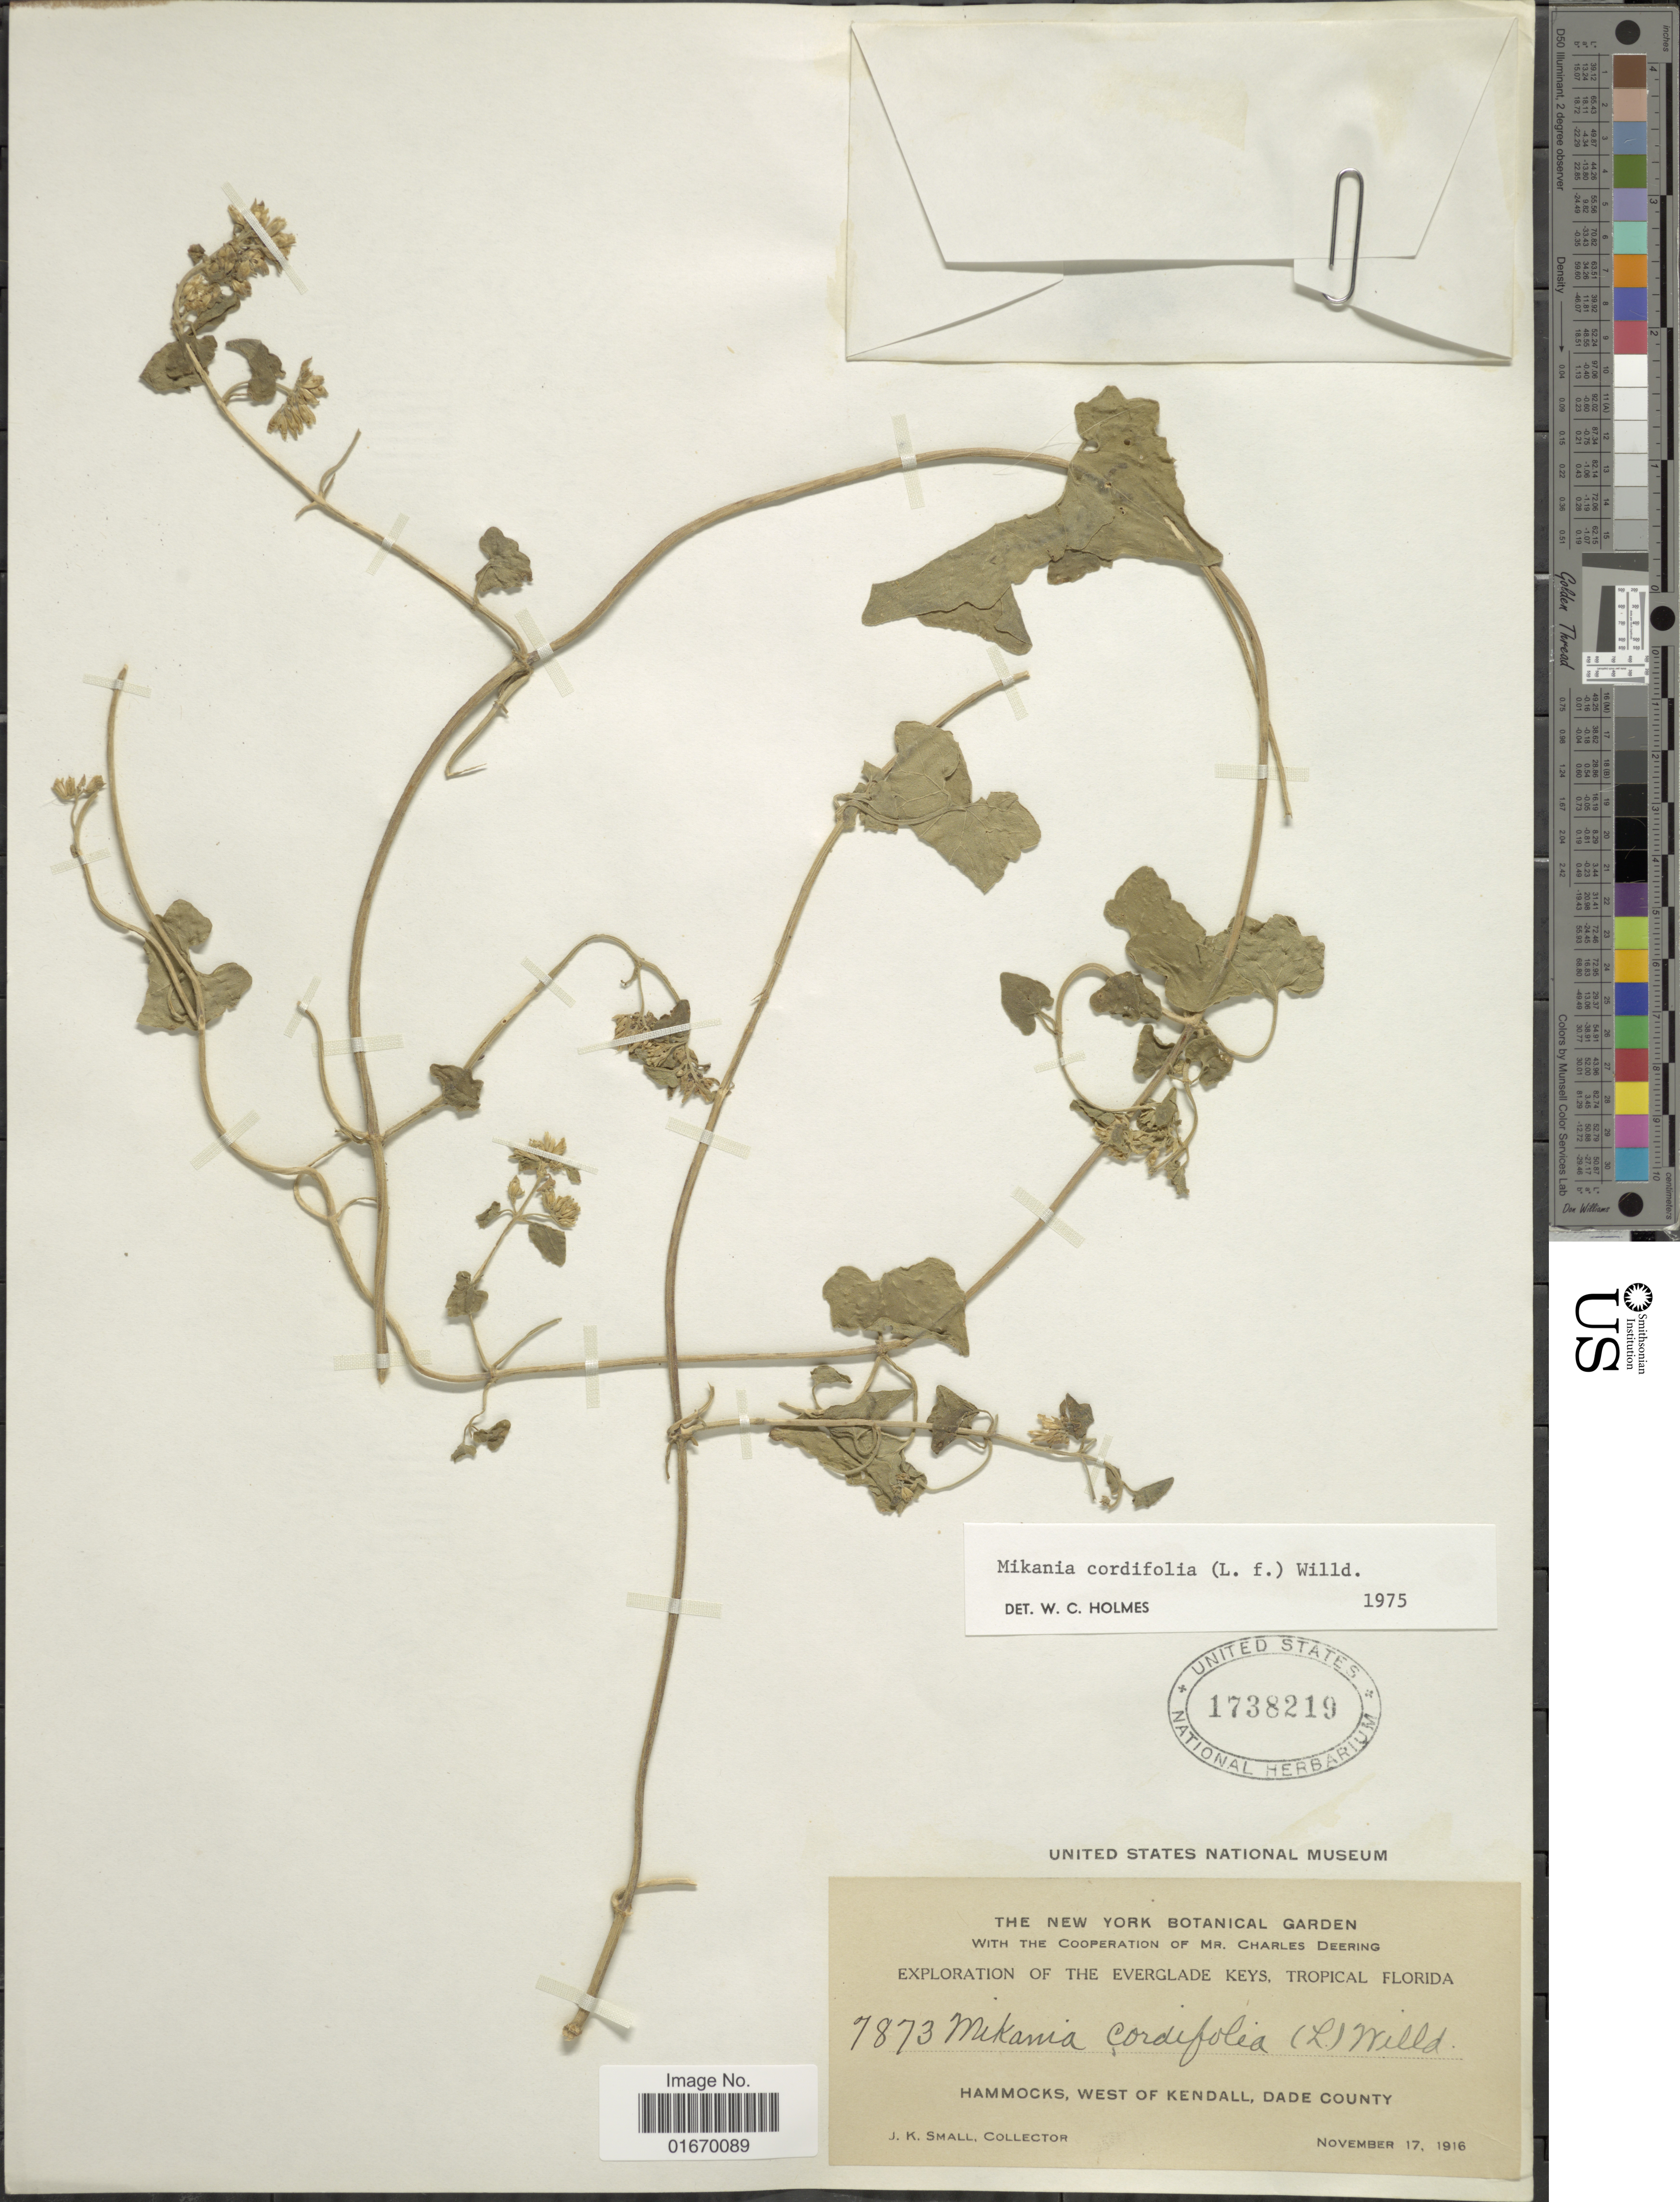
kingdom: Plantae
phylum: Tracheophyta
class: Magnoliopsida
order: Asterales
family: Asteraceae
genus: Mikania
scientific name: Mikania cordifolia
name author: Kunth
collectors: J. K. Small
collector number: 7873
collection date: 1916-11-17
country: United States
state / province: Florida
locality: Everglade Keys, Tropical Florida, Hammocks, West of Kendall, Dade County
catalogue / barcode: US 1738219